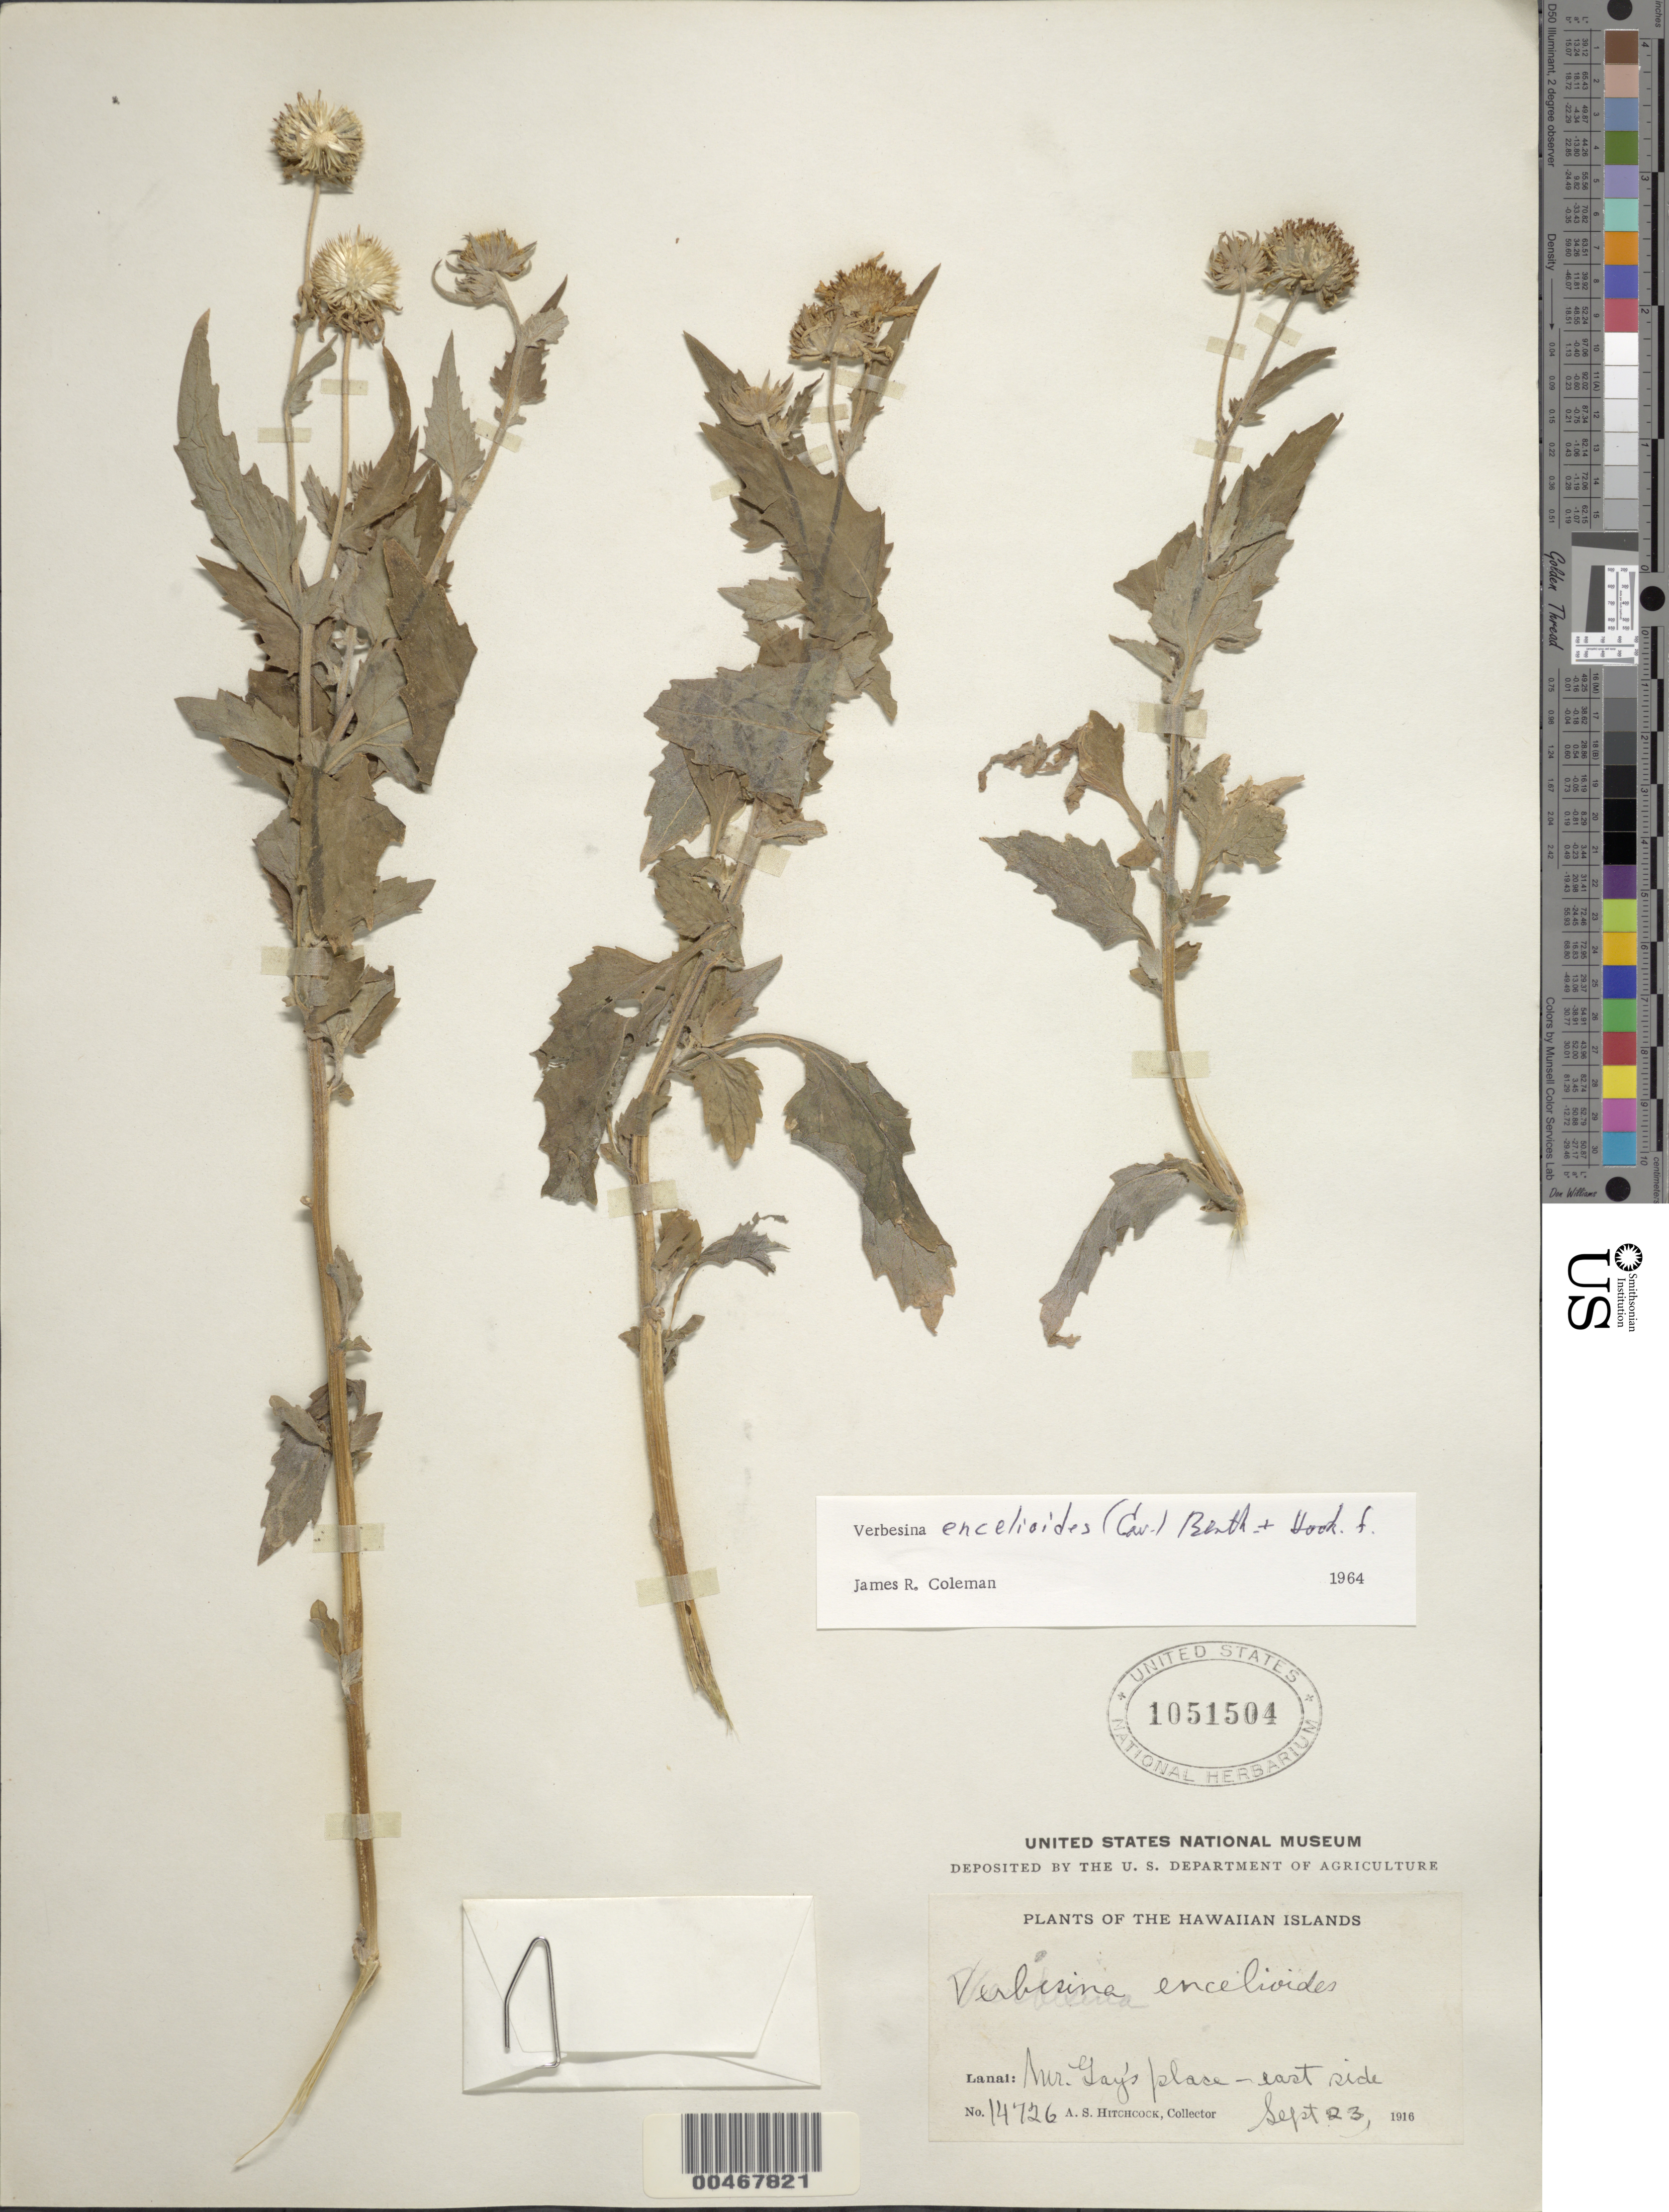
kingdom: Plantae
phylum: Tracheophyta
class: Magnoliopsida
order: Asterales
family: Asteraceae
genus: Verbesina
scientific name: Verbesina encelioides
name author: (Cav.) Benth. & Hook. ex A. Gray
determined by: Coleman, J. R.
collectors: A. S. Hitchcock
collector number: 14726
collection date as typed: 23 Sep 1916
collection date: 1916-09-23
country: United States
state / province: Hawaii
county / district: Maui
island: Lana'i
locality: Mr. Gay's place - east side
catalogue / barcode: US 1050504